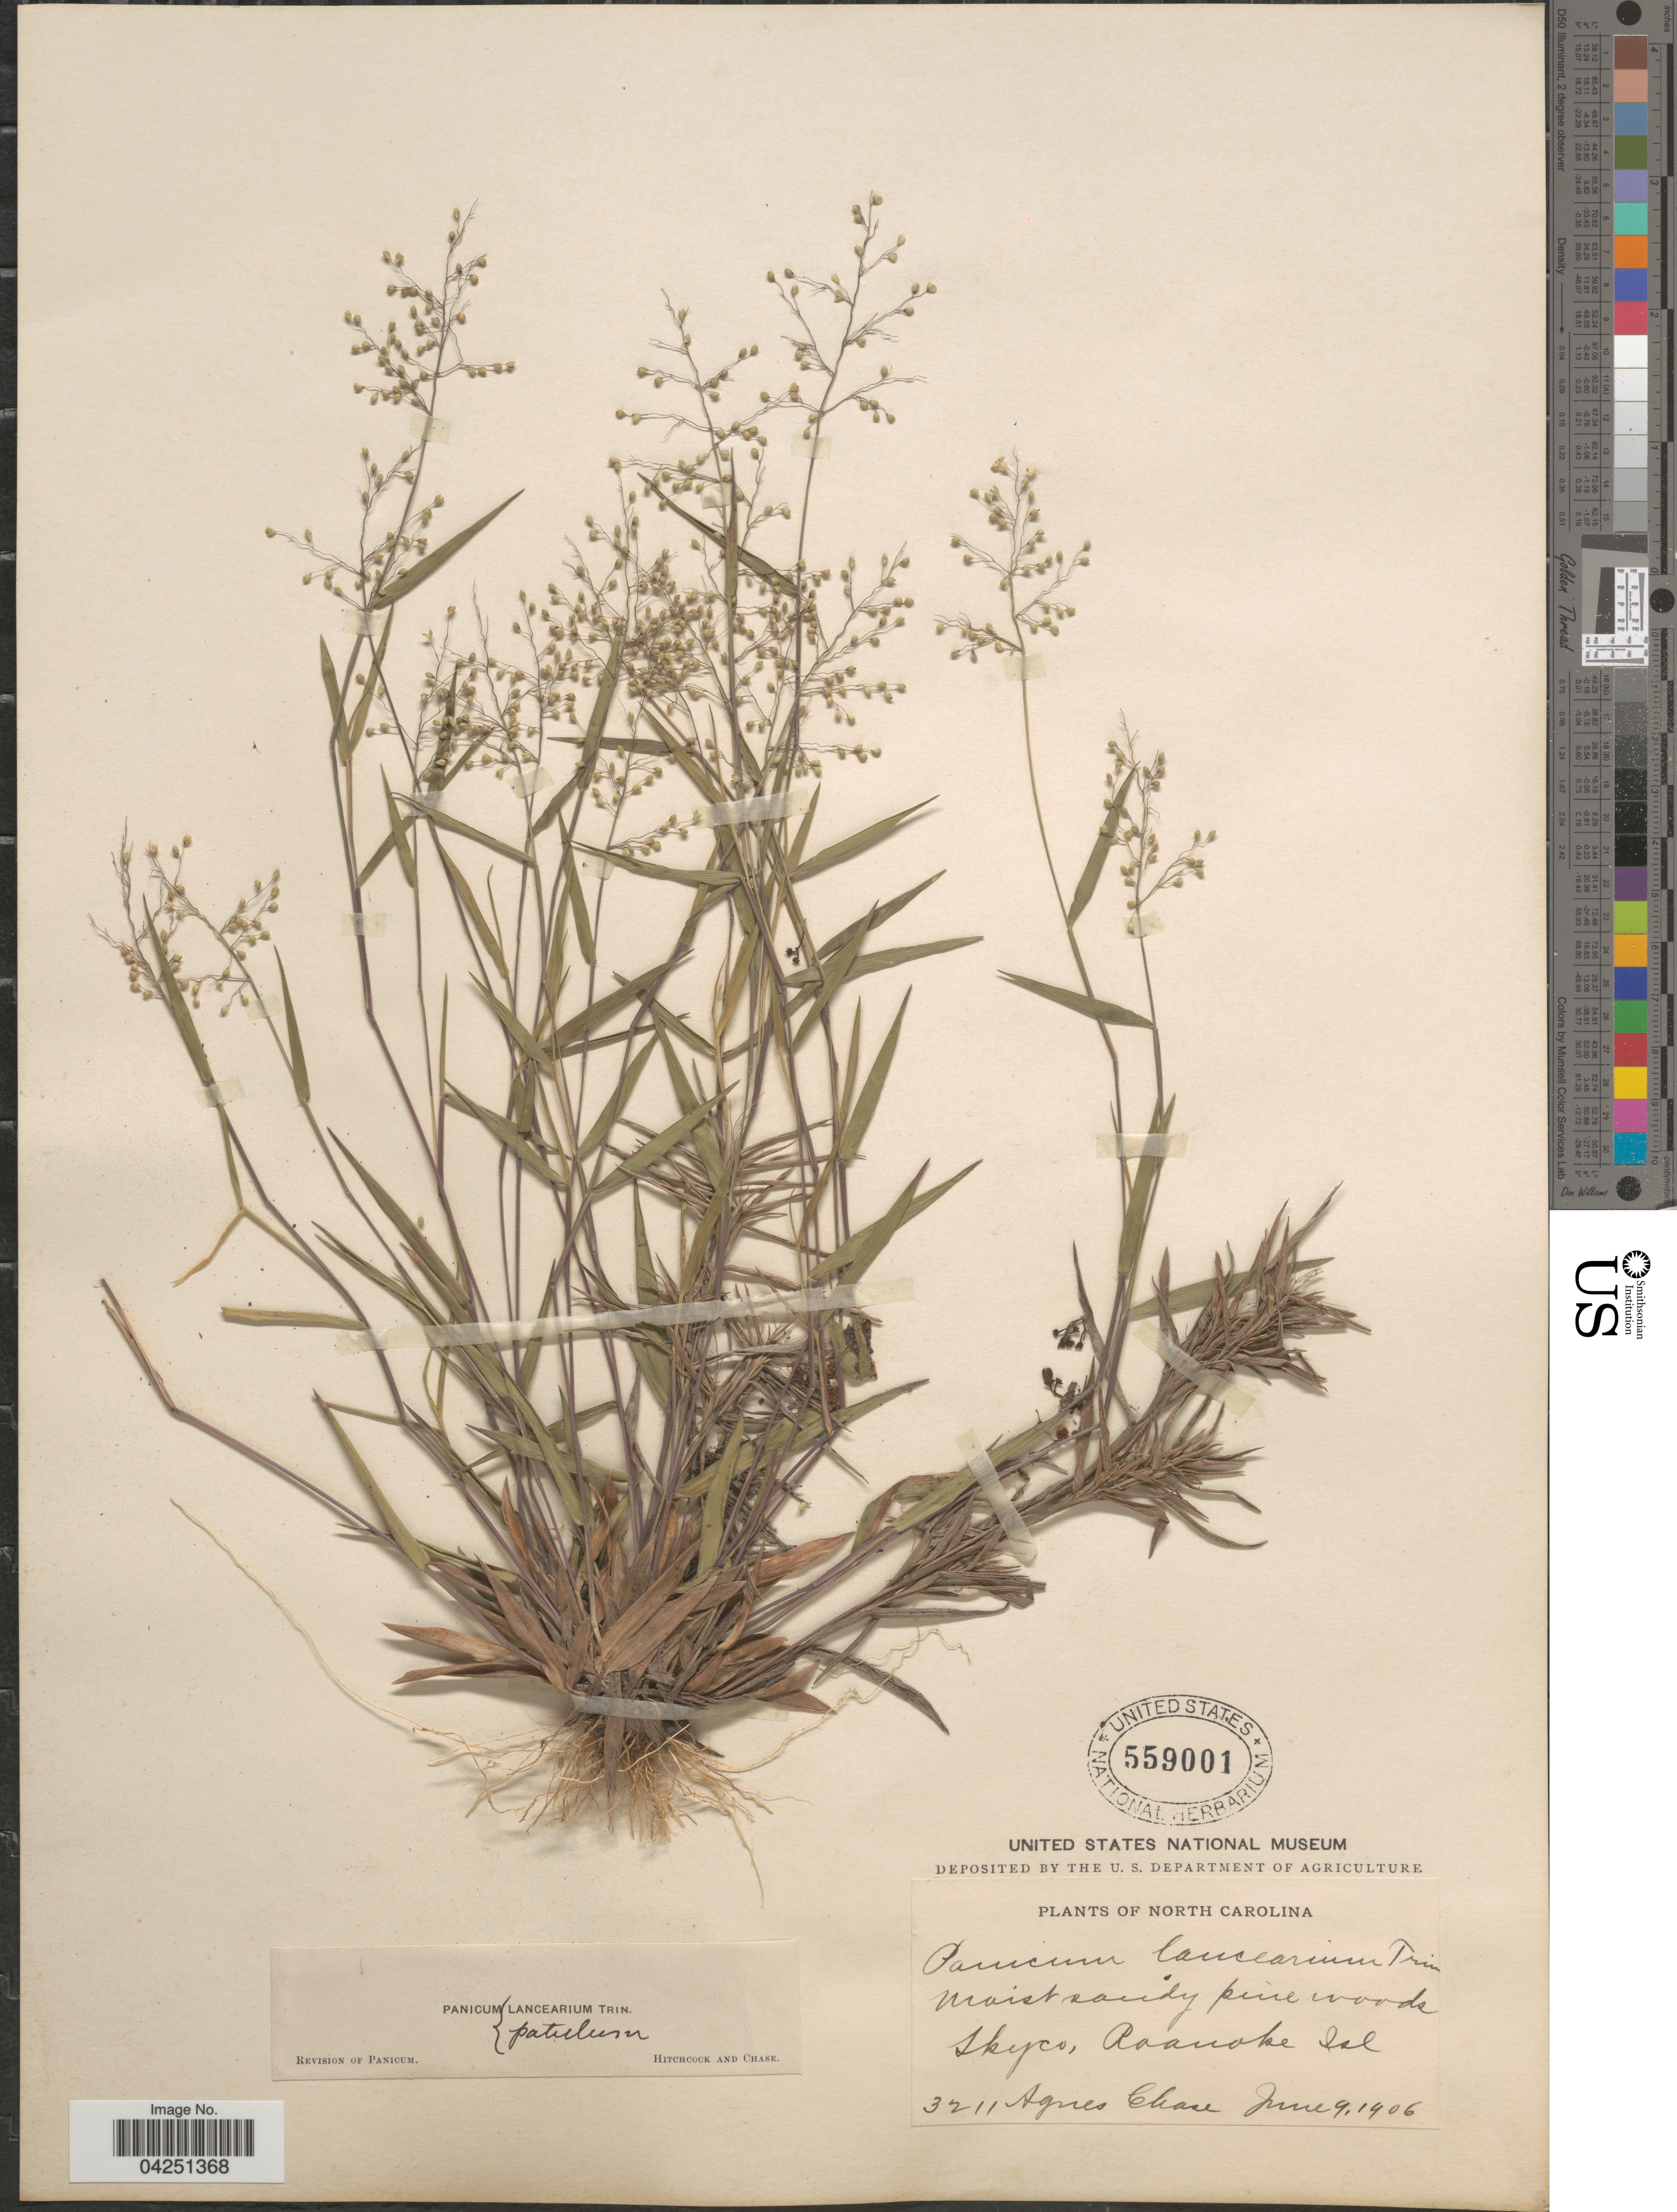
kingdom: Plantae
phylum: Tracheophyta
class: Liliopsida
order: Poales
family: Poaceae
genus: Dichanthelium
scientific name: Dichanthelium acuminatum var. acuminatum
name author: (Sw.) Gould & C.A. Clark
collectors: A. Chase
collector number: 3211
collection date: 1906-06-09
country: United States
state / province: North Carolina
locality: Moist sandy pine woods. Skyco, Roanoke Isl.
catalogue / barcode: US 559001